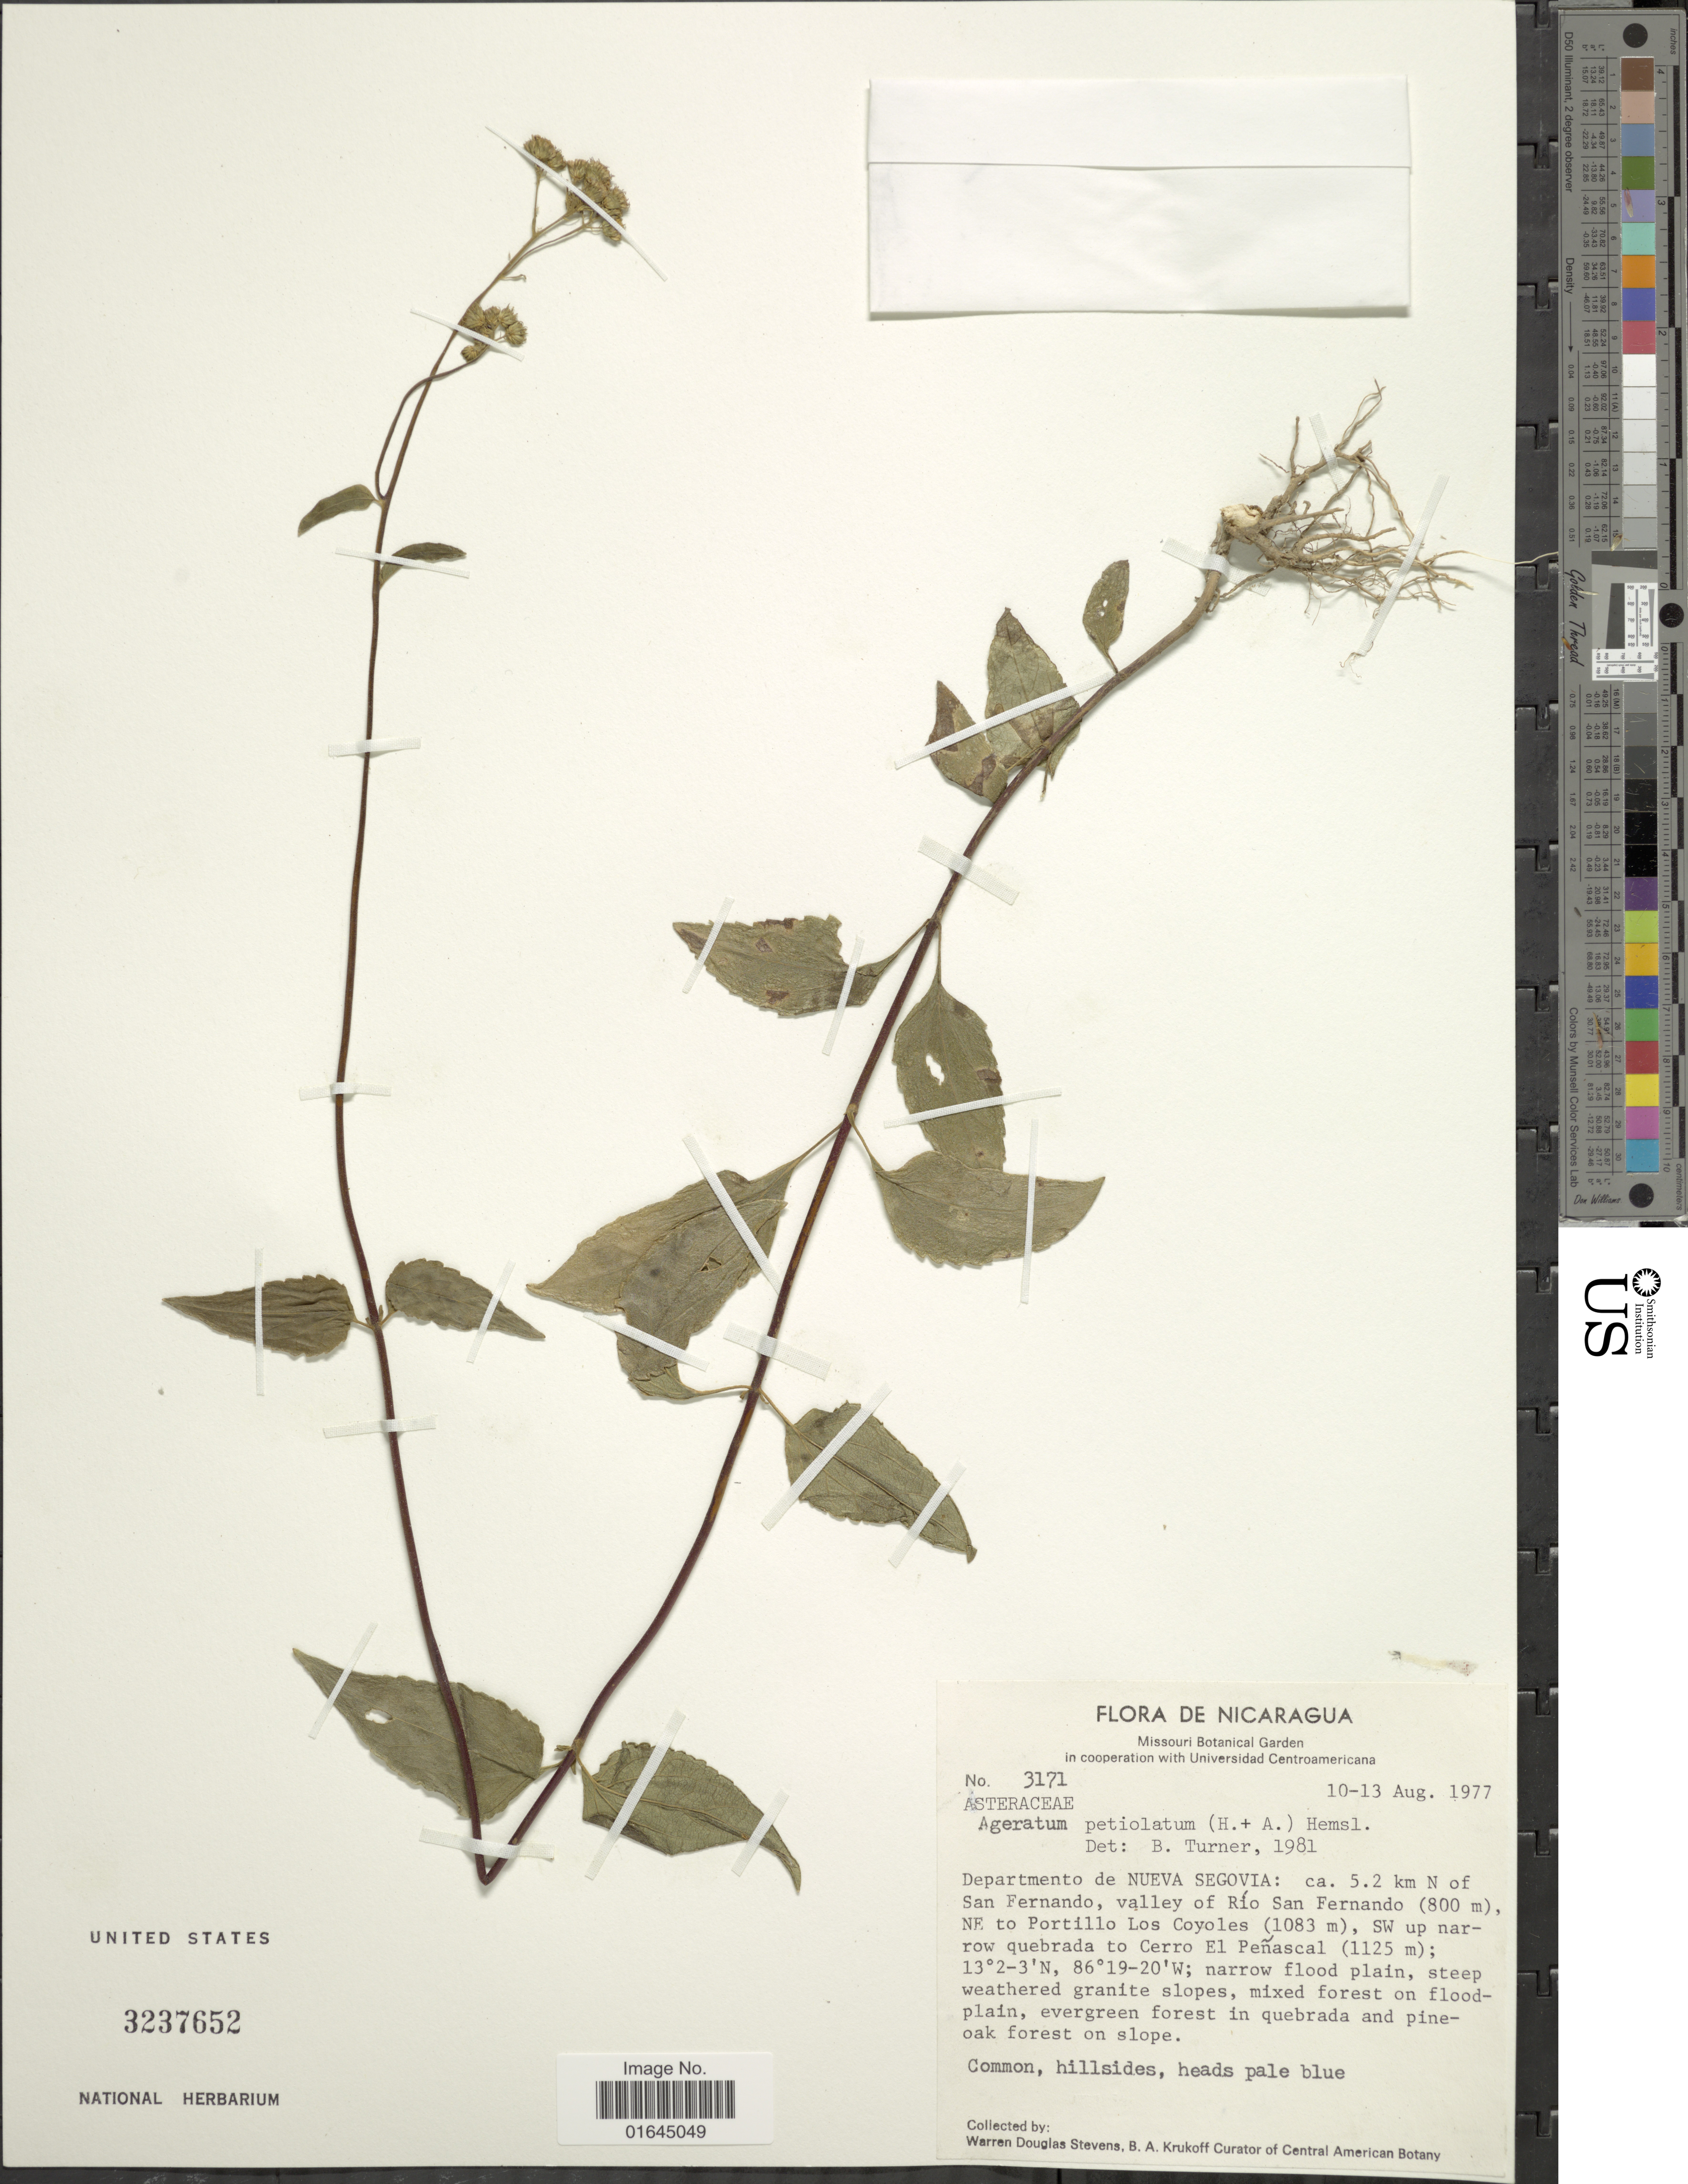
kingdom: Plantae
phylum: Tracheophyta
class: Magnoliopsida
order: Asterales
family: Asteraceae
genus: Ageratum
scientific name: Ageratum petiolatum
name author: (Hook. & Arn.) Hemsl.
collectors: W. D. Stevens & B. A. Krukoff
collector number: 3171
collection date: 1977-08-10/1977-08-13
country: Nicaragua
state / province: Nueva Segovia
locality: Department de Nueva Segovia: ca. 5.2 km N of San Fernando, valley of Río San Fernando, NE tomPortillo Los Coyoles, SW up narrow quebrada to Cerro El Peñascal.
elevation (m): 800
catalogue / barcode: US 3237652